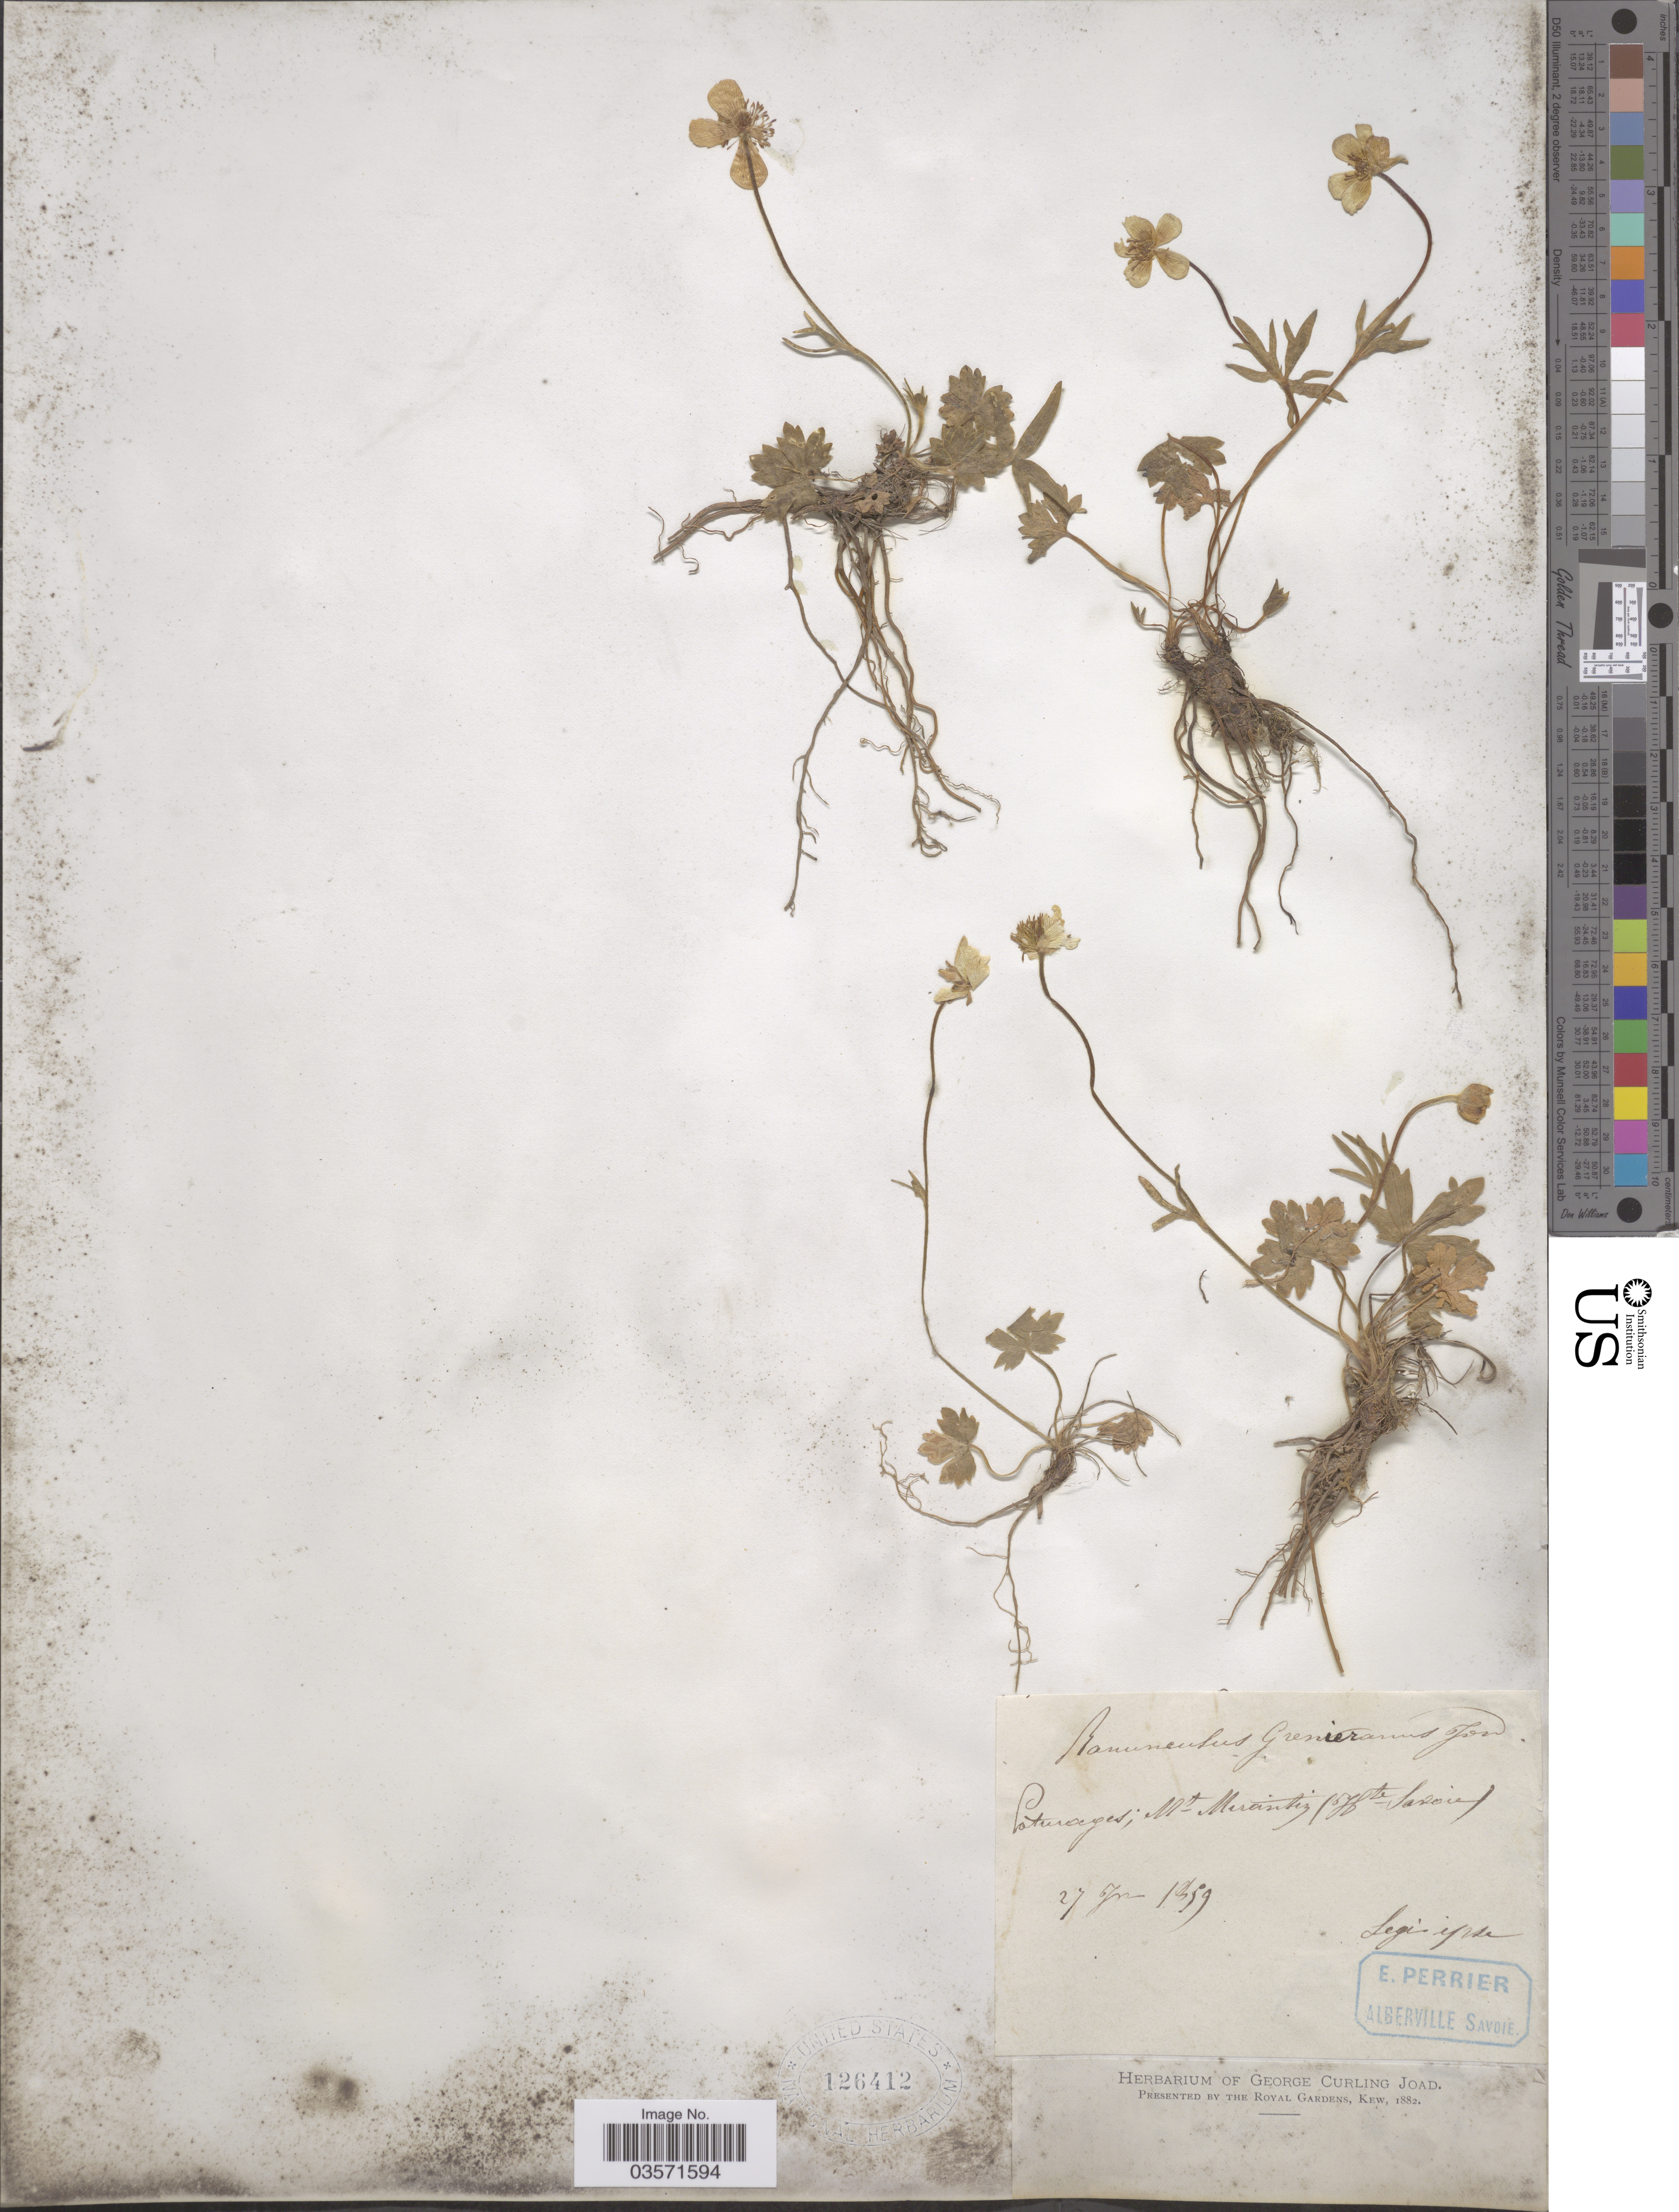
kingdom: Plantae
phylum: Tracheophyta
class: Magnoliopsida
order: Ranunculales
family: Ranunculaceae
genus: Ranunculus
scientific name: Ranunculus grenieranus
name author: Jord.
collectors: E. Perrier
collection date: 1859-06-27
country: France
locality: Paturages; Mt Mirantiz. (Hte Savoie).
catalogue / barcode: US 126412